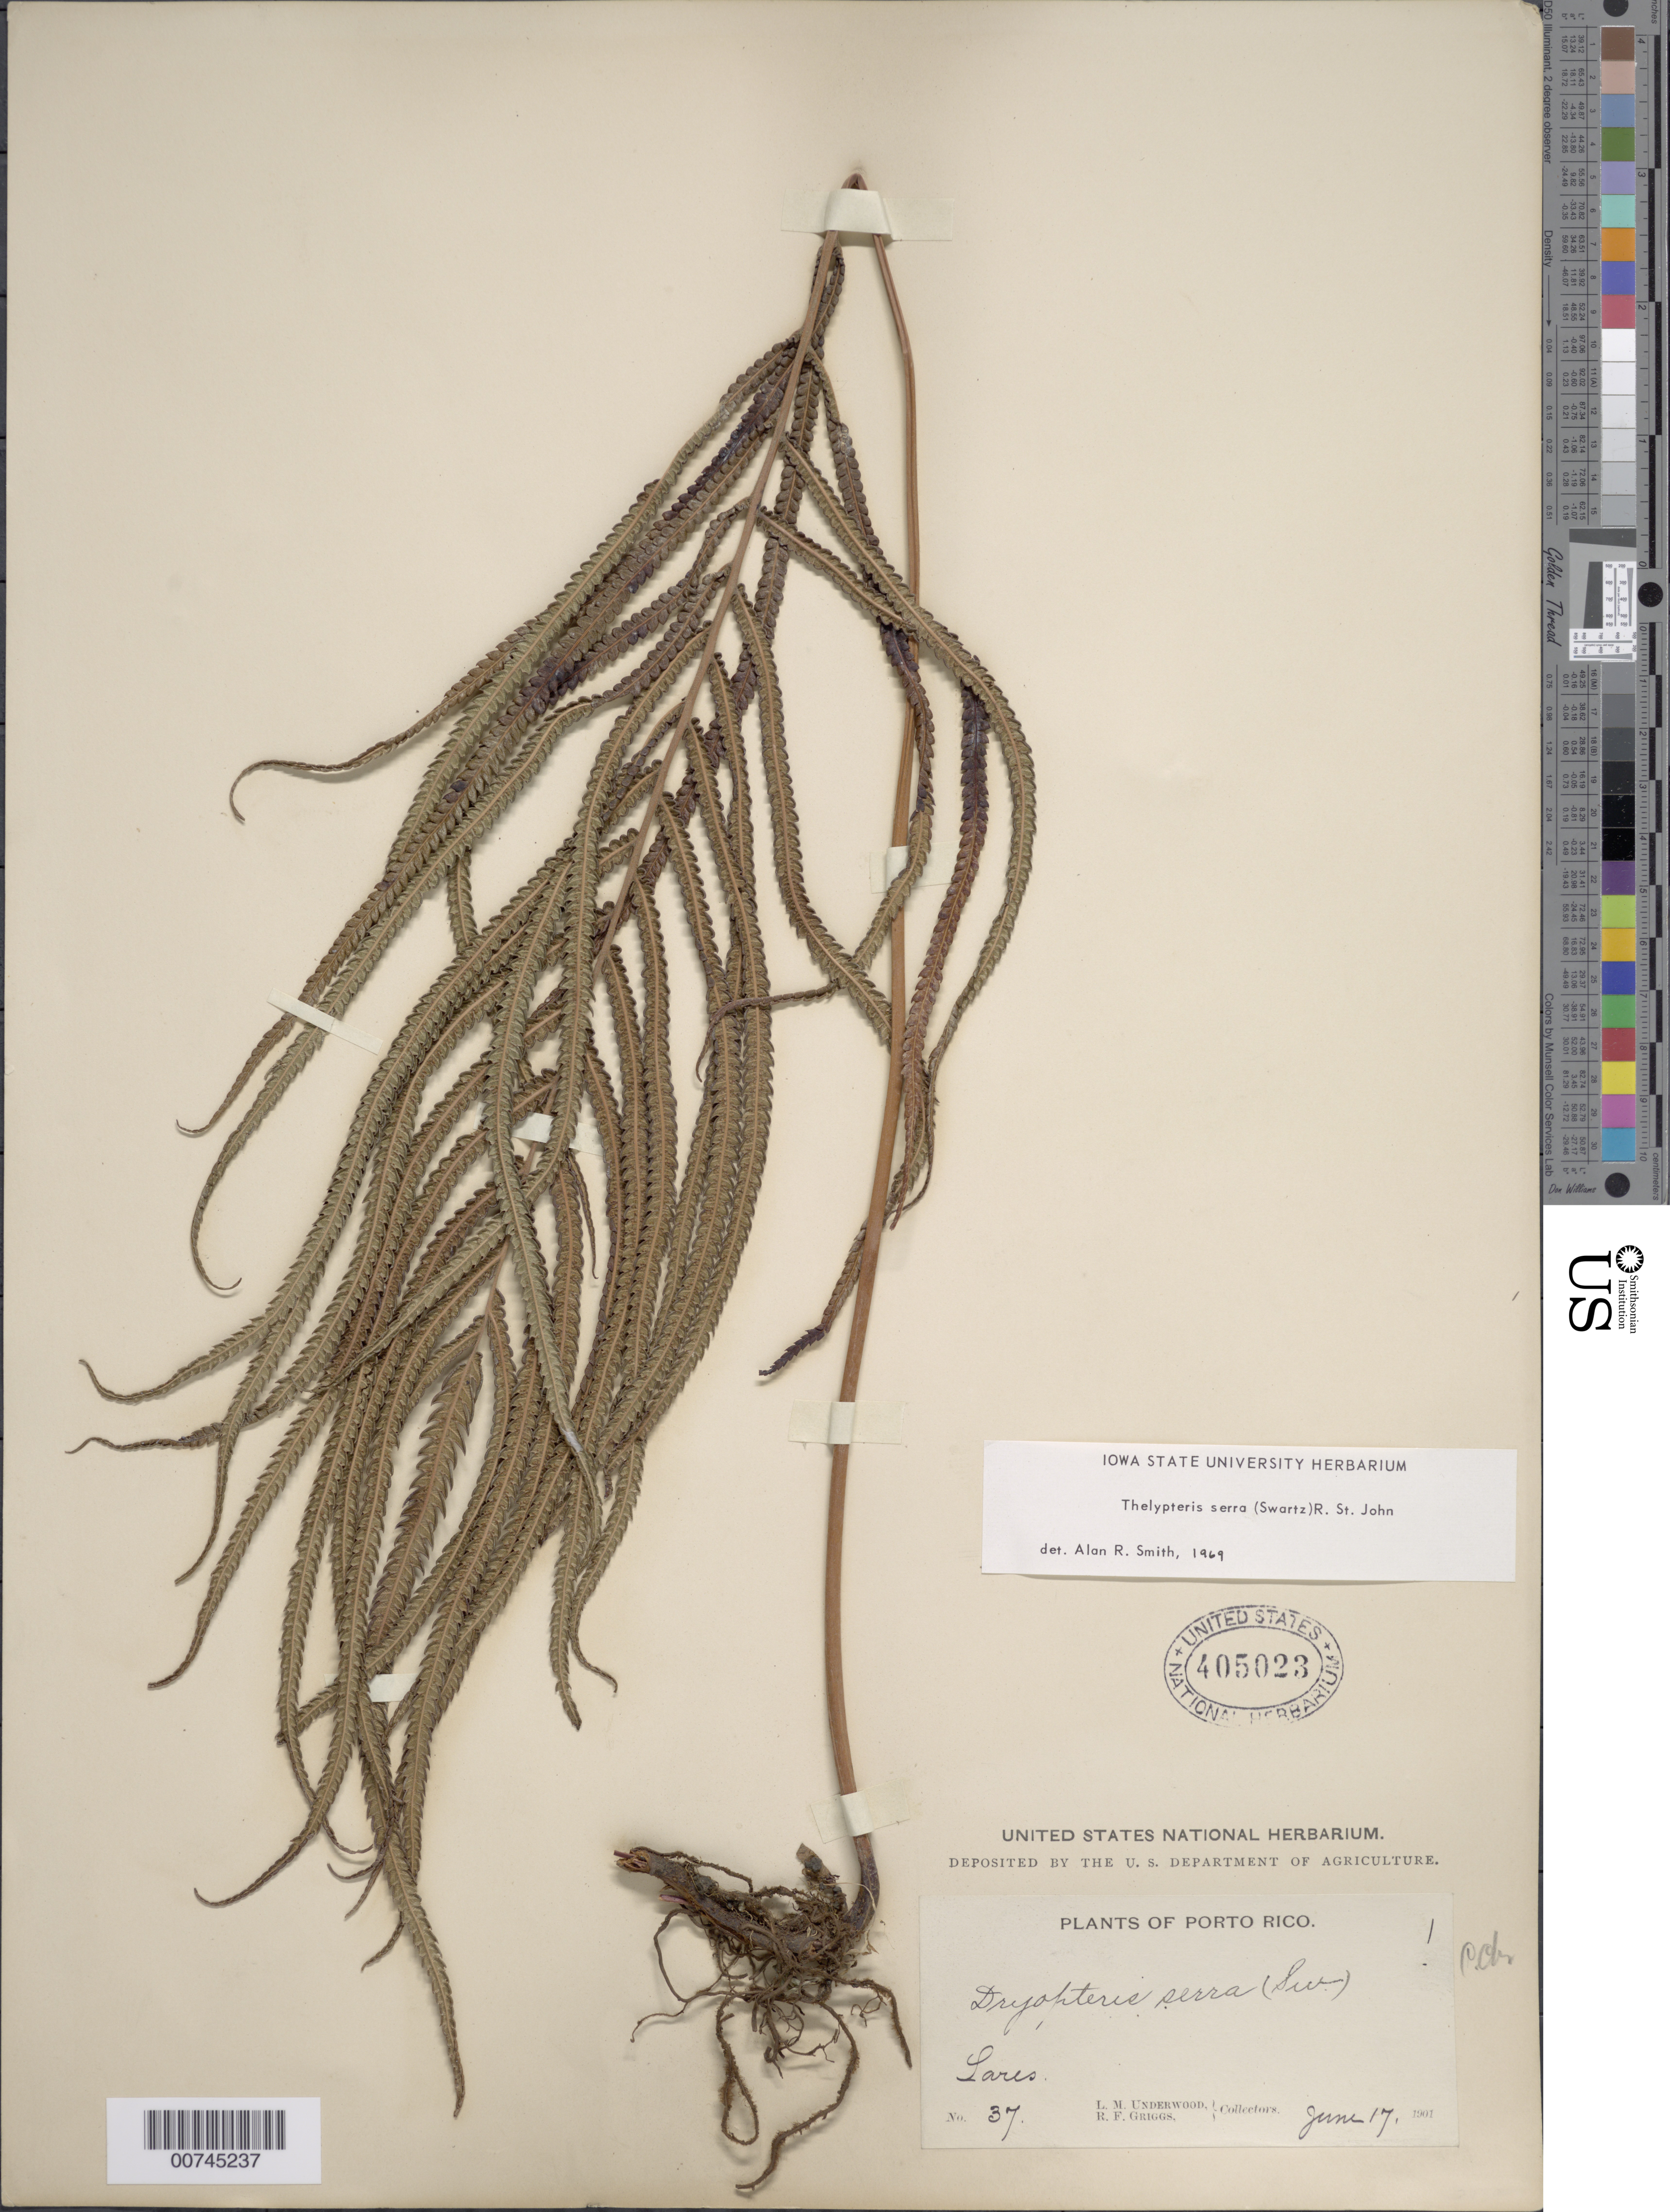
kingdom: Plantae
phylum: Tracheophyta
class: Polypodiopsida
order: Polypodiales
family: Thelypteridaceae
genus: Christella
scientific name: Christella serra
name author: (Sw.) Holttum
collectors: L. M. Underwood & R. F. Griggs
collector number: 37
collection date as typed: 17 Jun 1901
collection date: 1901-06-17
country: Puerto Rico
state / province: Lares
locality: Lares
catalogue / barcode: US 405023